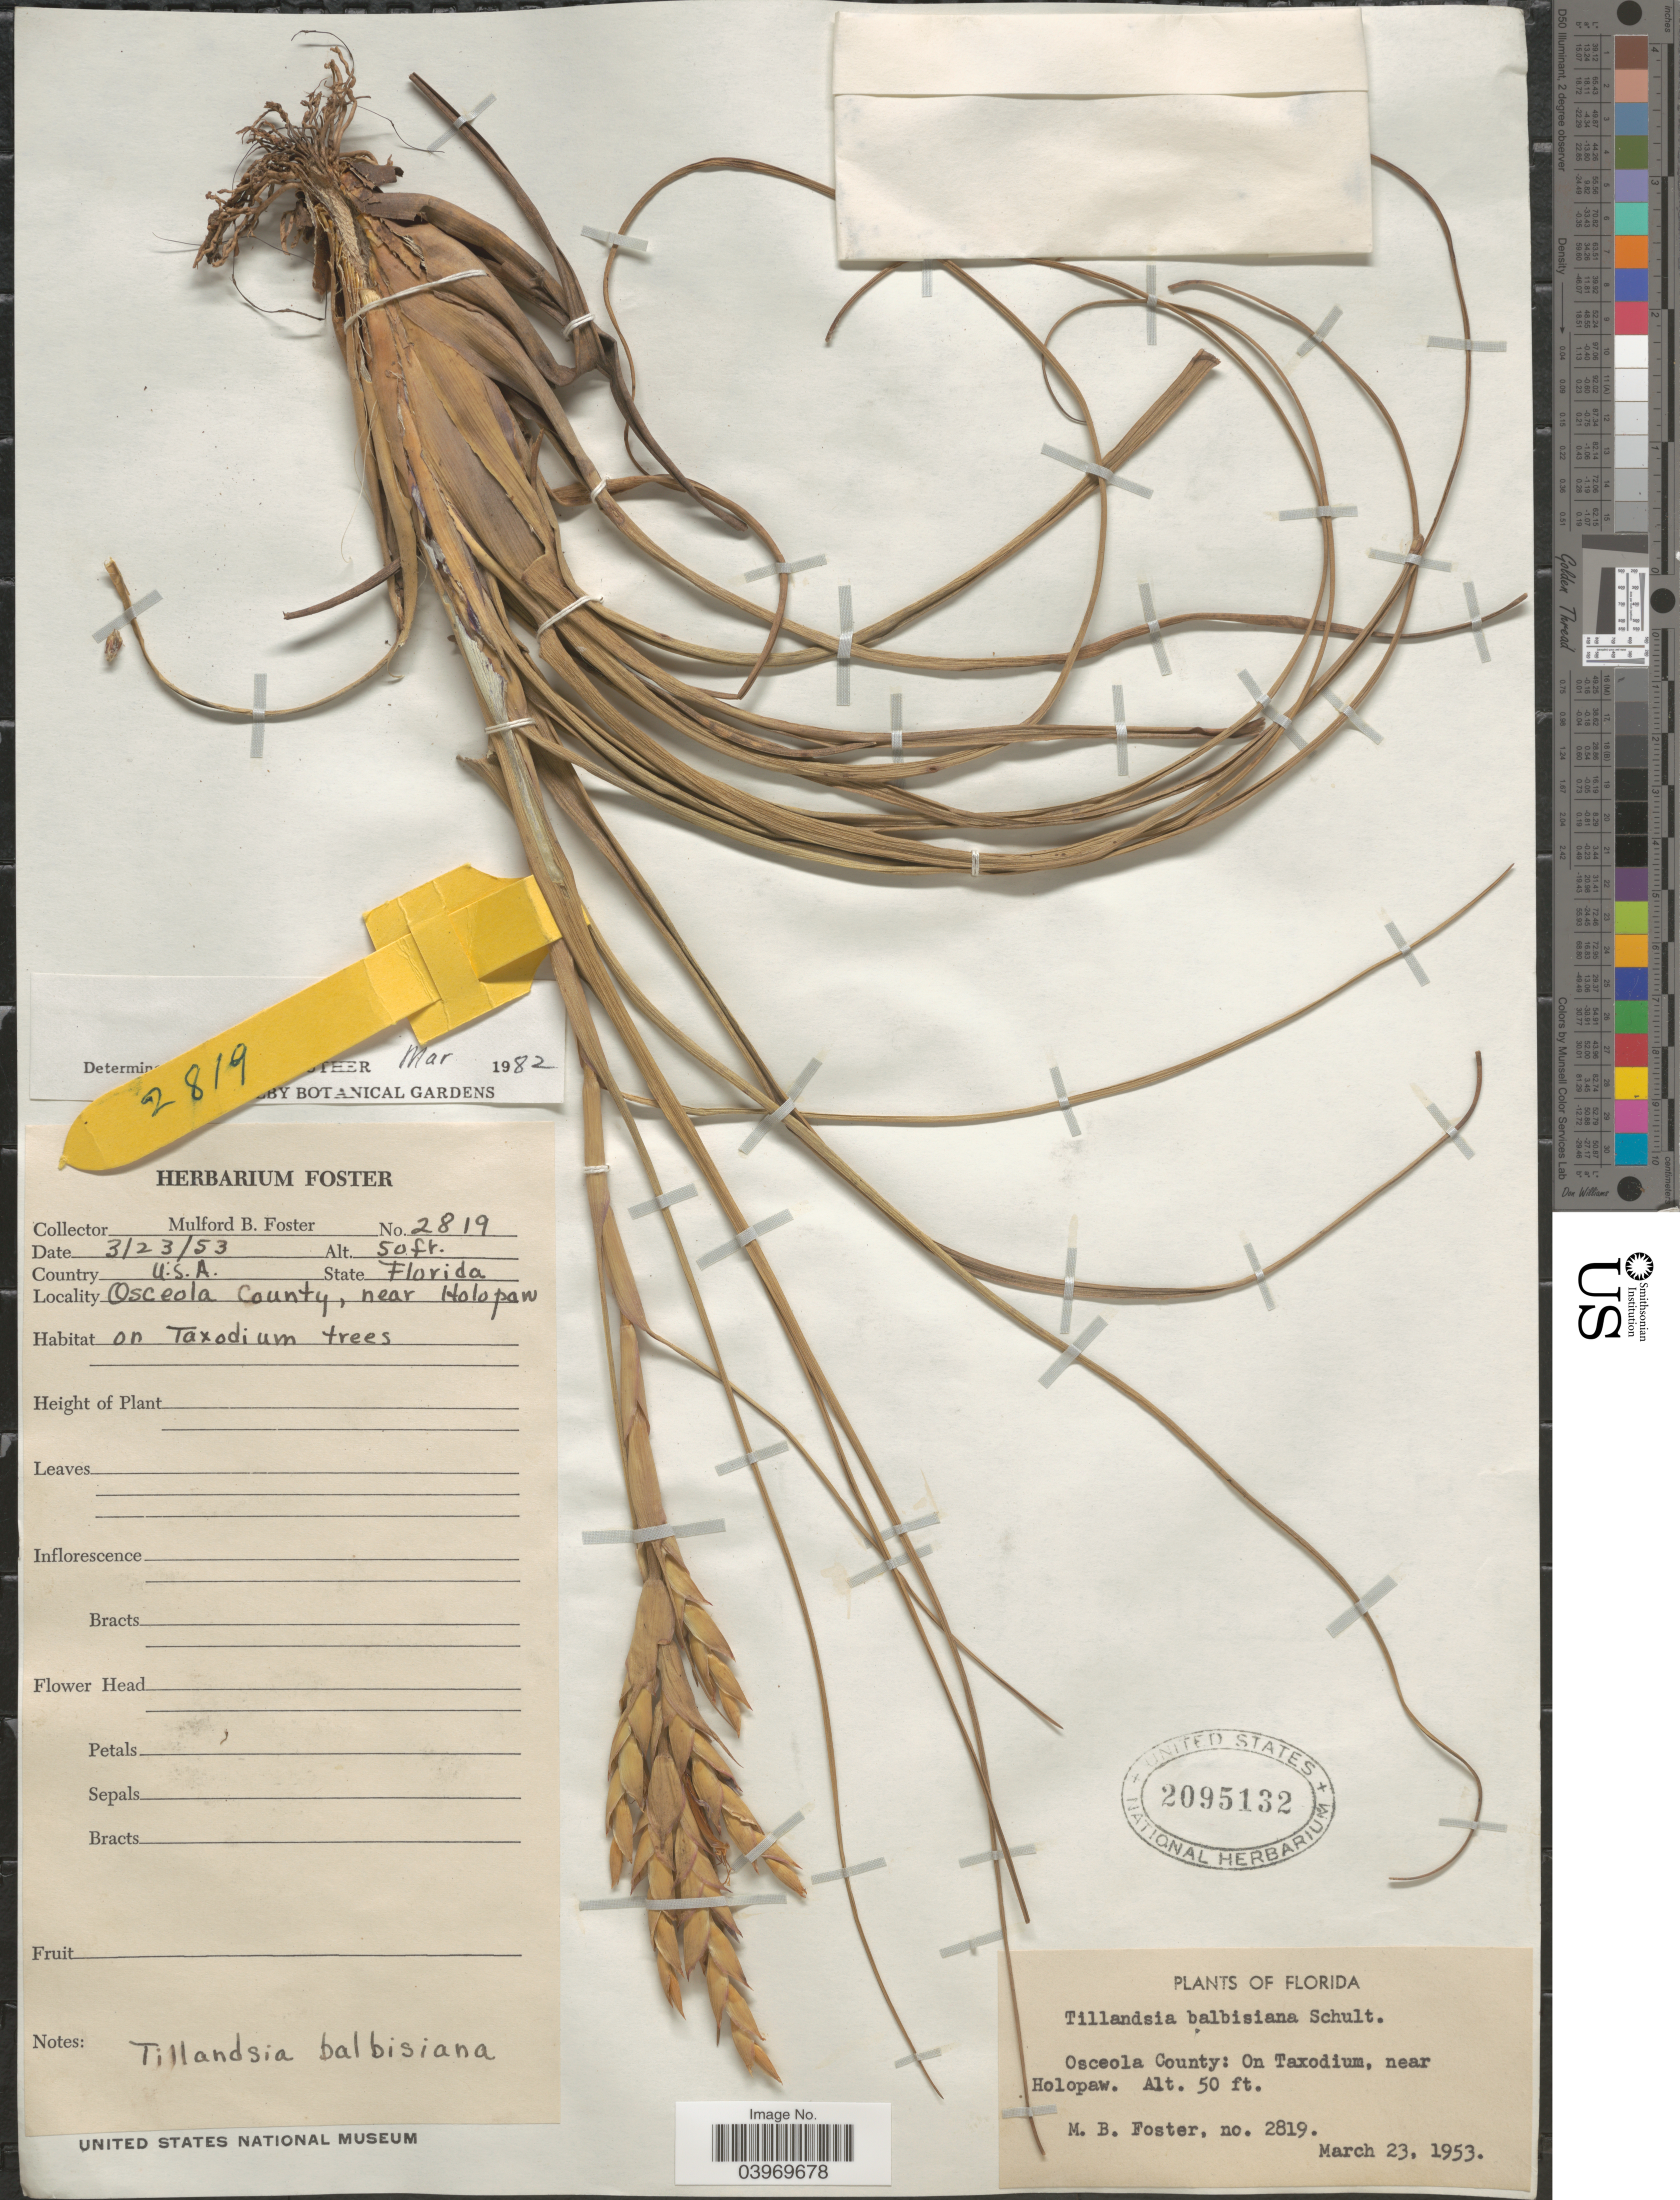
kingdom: Plantae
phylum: Tracheophyta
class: Liliopsida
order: Poales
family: Bromeliaceae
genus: Tillandsia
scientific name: Tillandsia balbisiana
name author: Schult. f.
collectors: M. B. Foster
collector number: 2819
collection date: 1953-03-23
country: United States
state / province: Florida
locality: Osceola County: On Taxodium, near Holopaw.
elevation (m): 15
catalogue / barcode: US 2095132